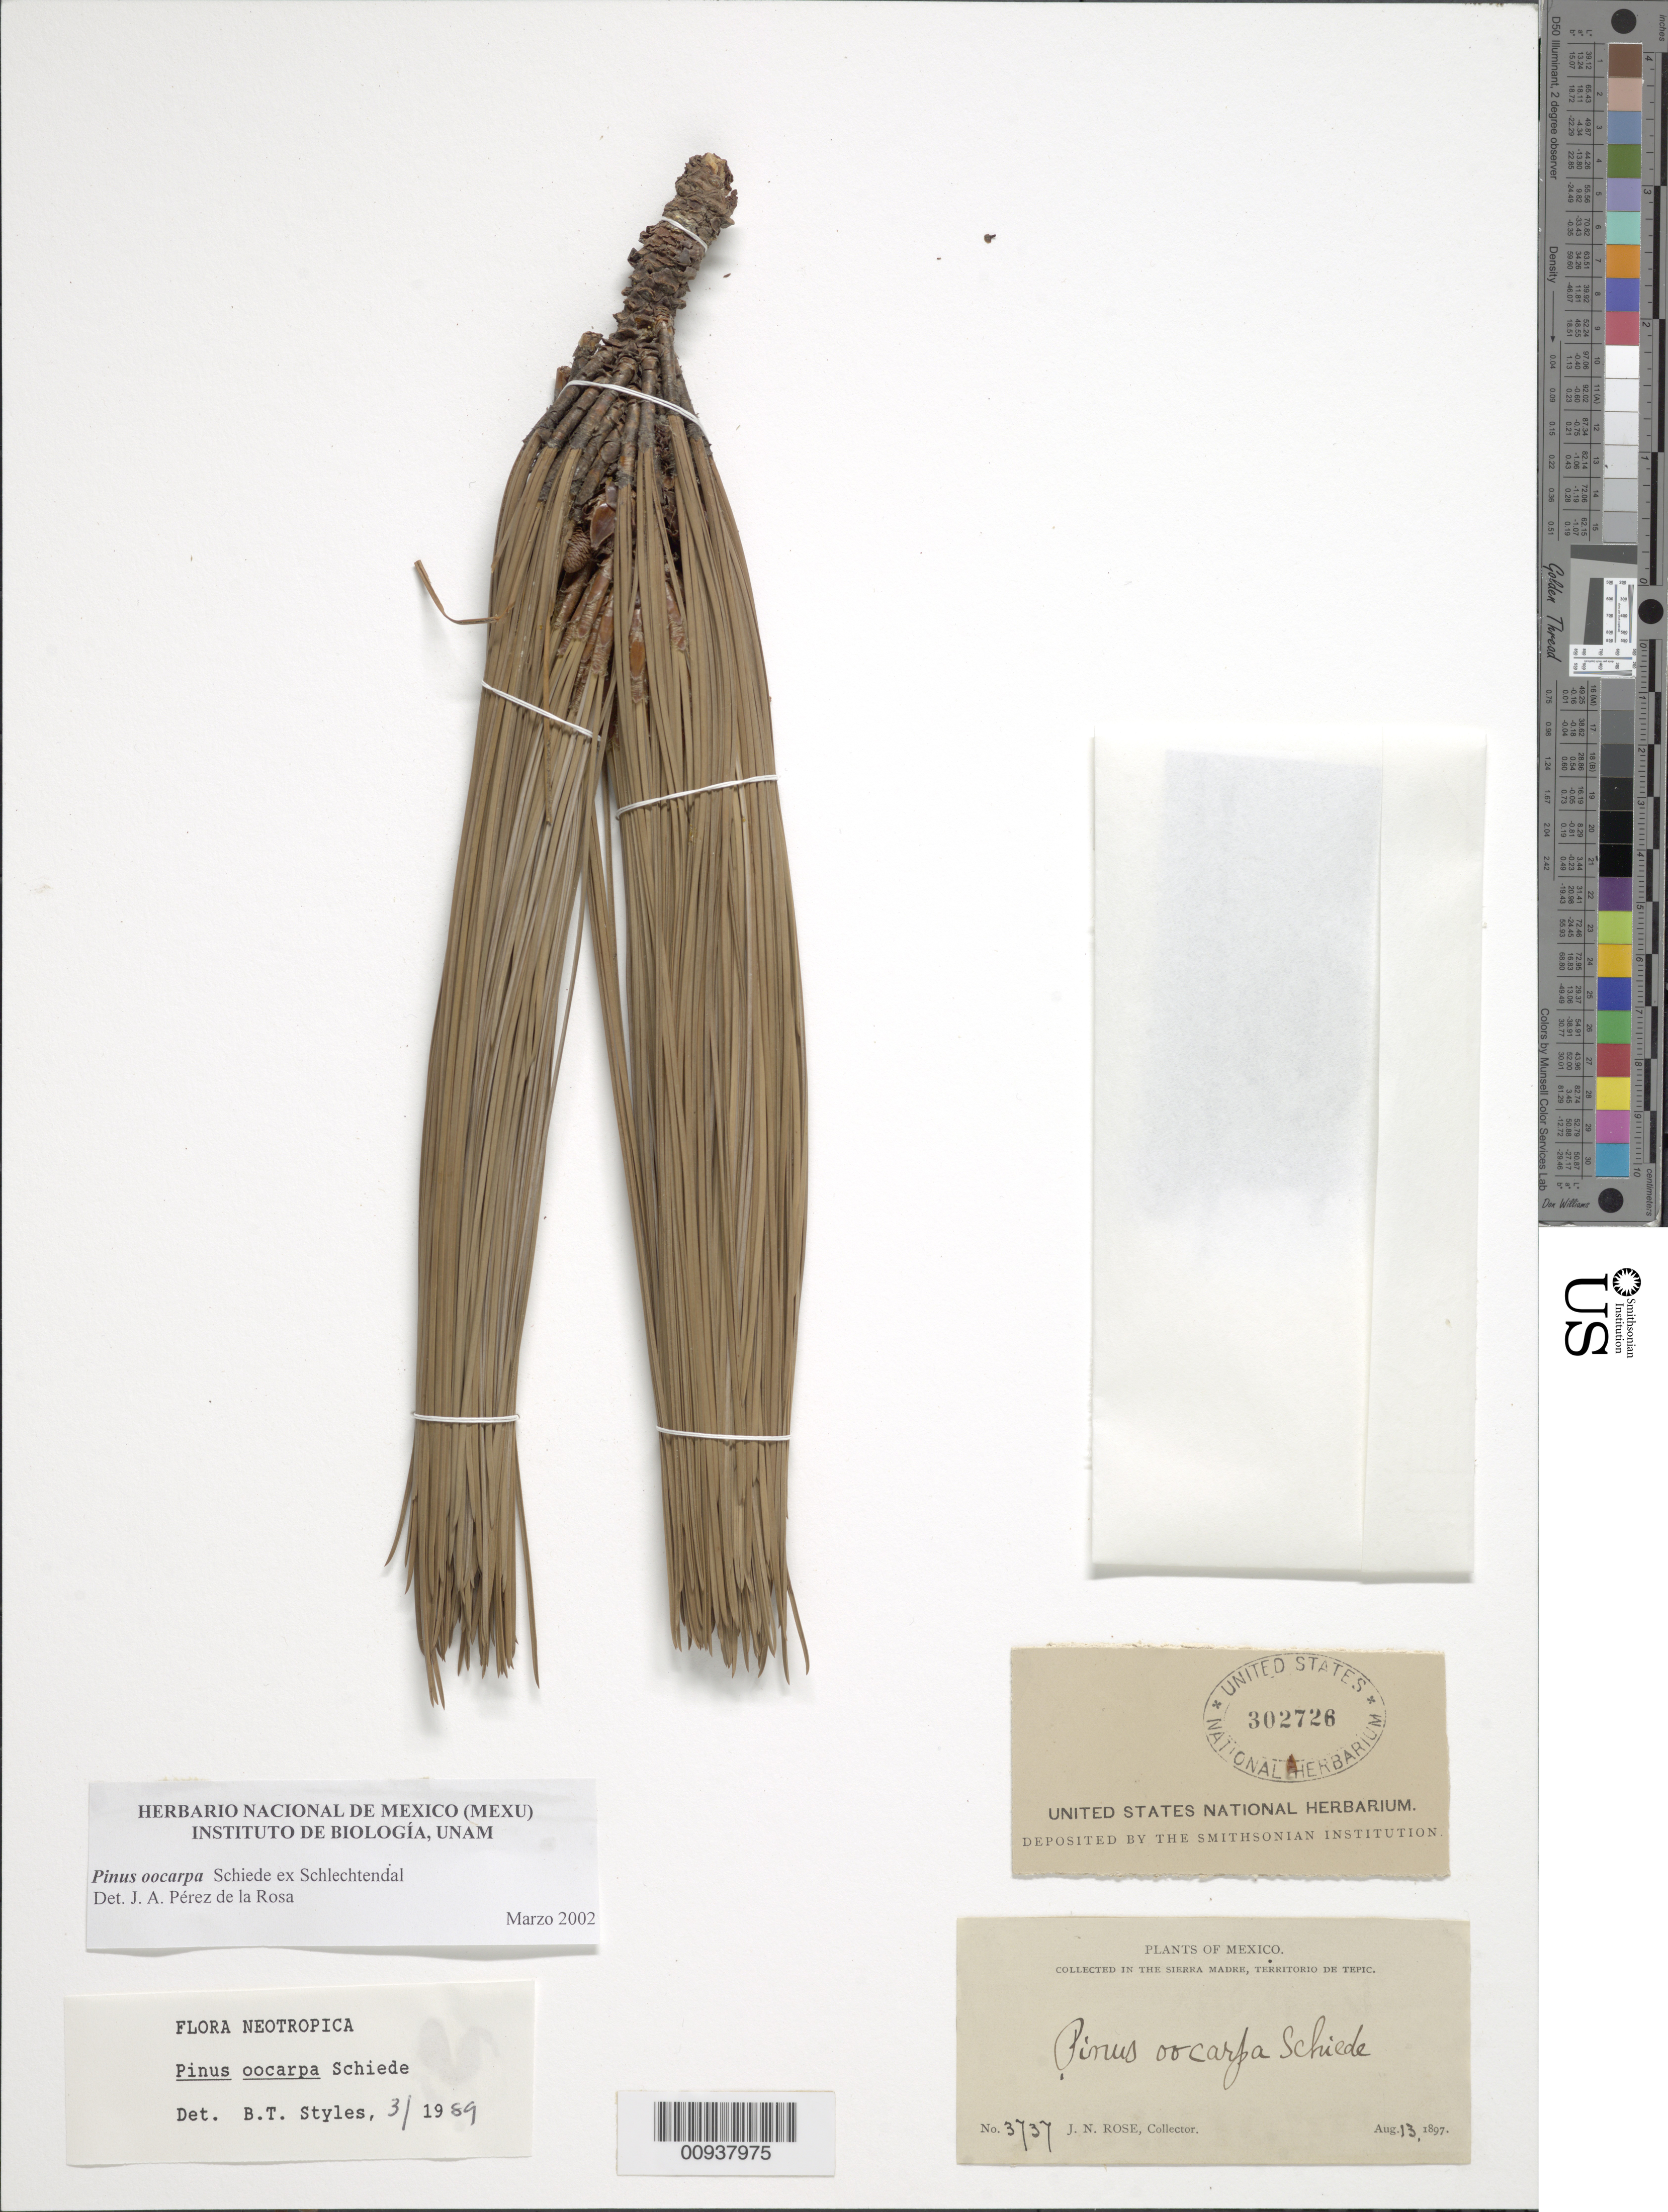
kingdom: Plantae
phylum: Tracheophyta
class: Pinopsida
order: Pinales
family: Pinaceae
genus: Pinus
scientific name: Pinus oocarpa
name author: Schiede ex Schltdl.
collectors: J. N. Rose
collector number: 3737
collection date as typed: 13 Aug 1897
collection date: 1897-08-13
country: Mexico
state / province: Nayarit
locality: Sierra Madre, Territorio de Tepic.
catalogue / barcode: US 302726